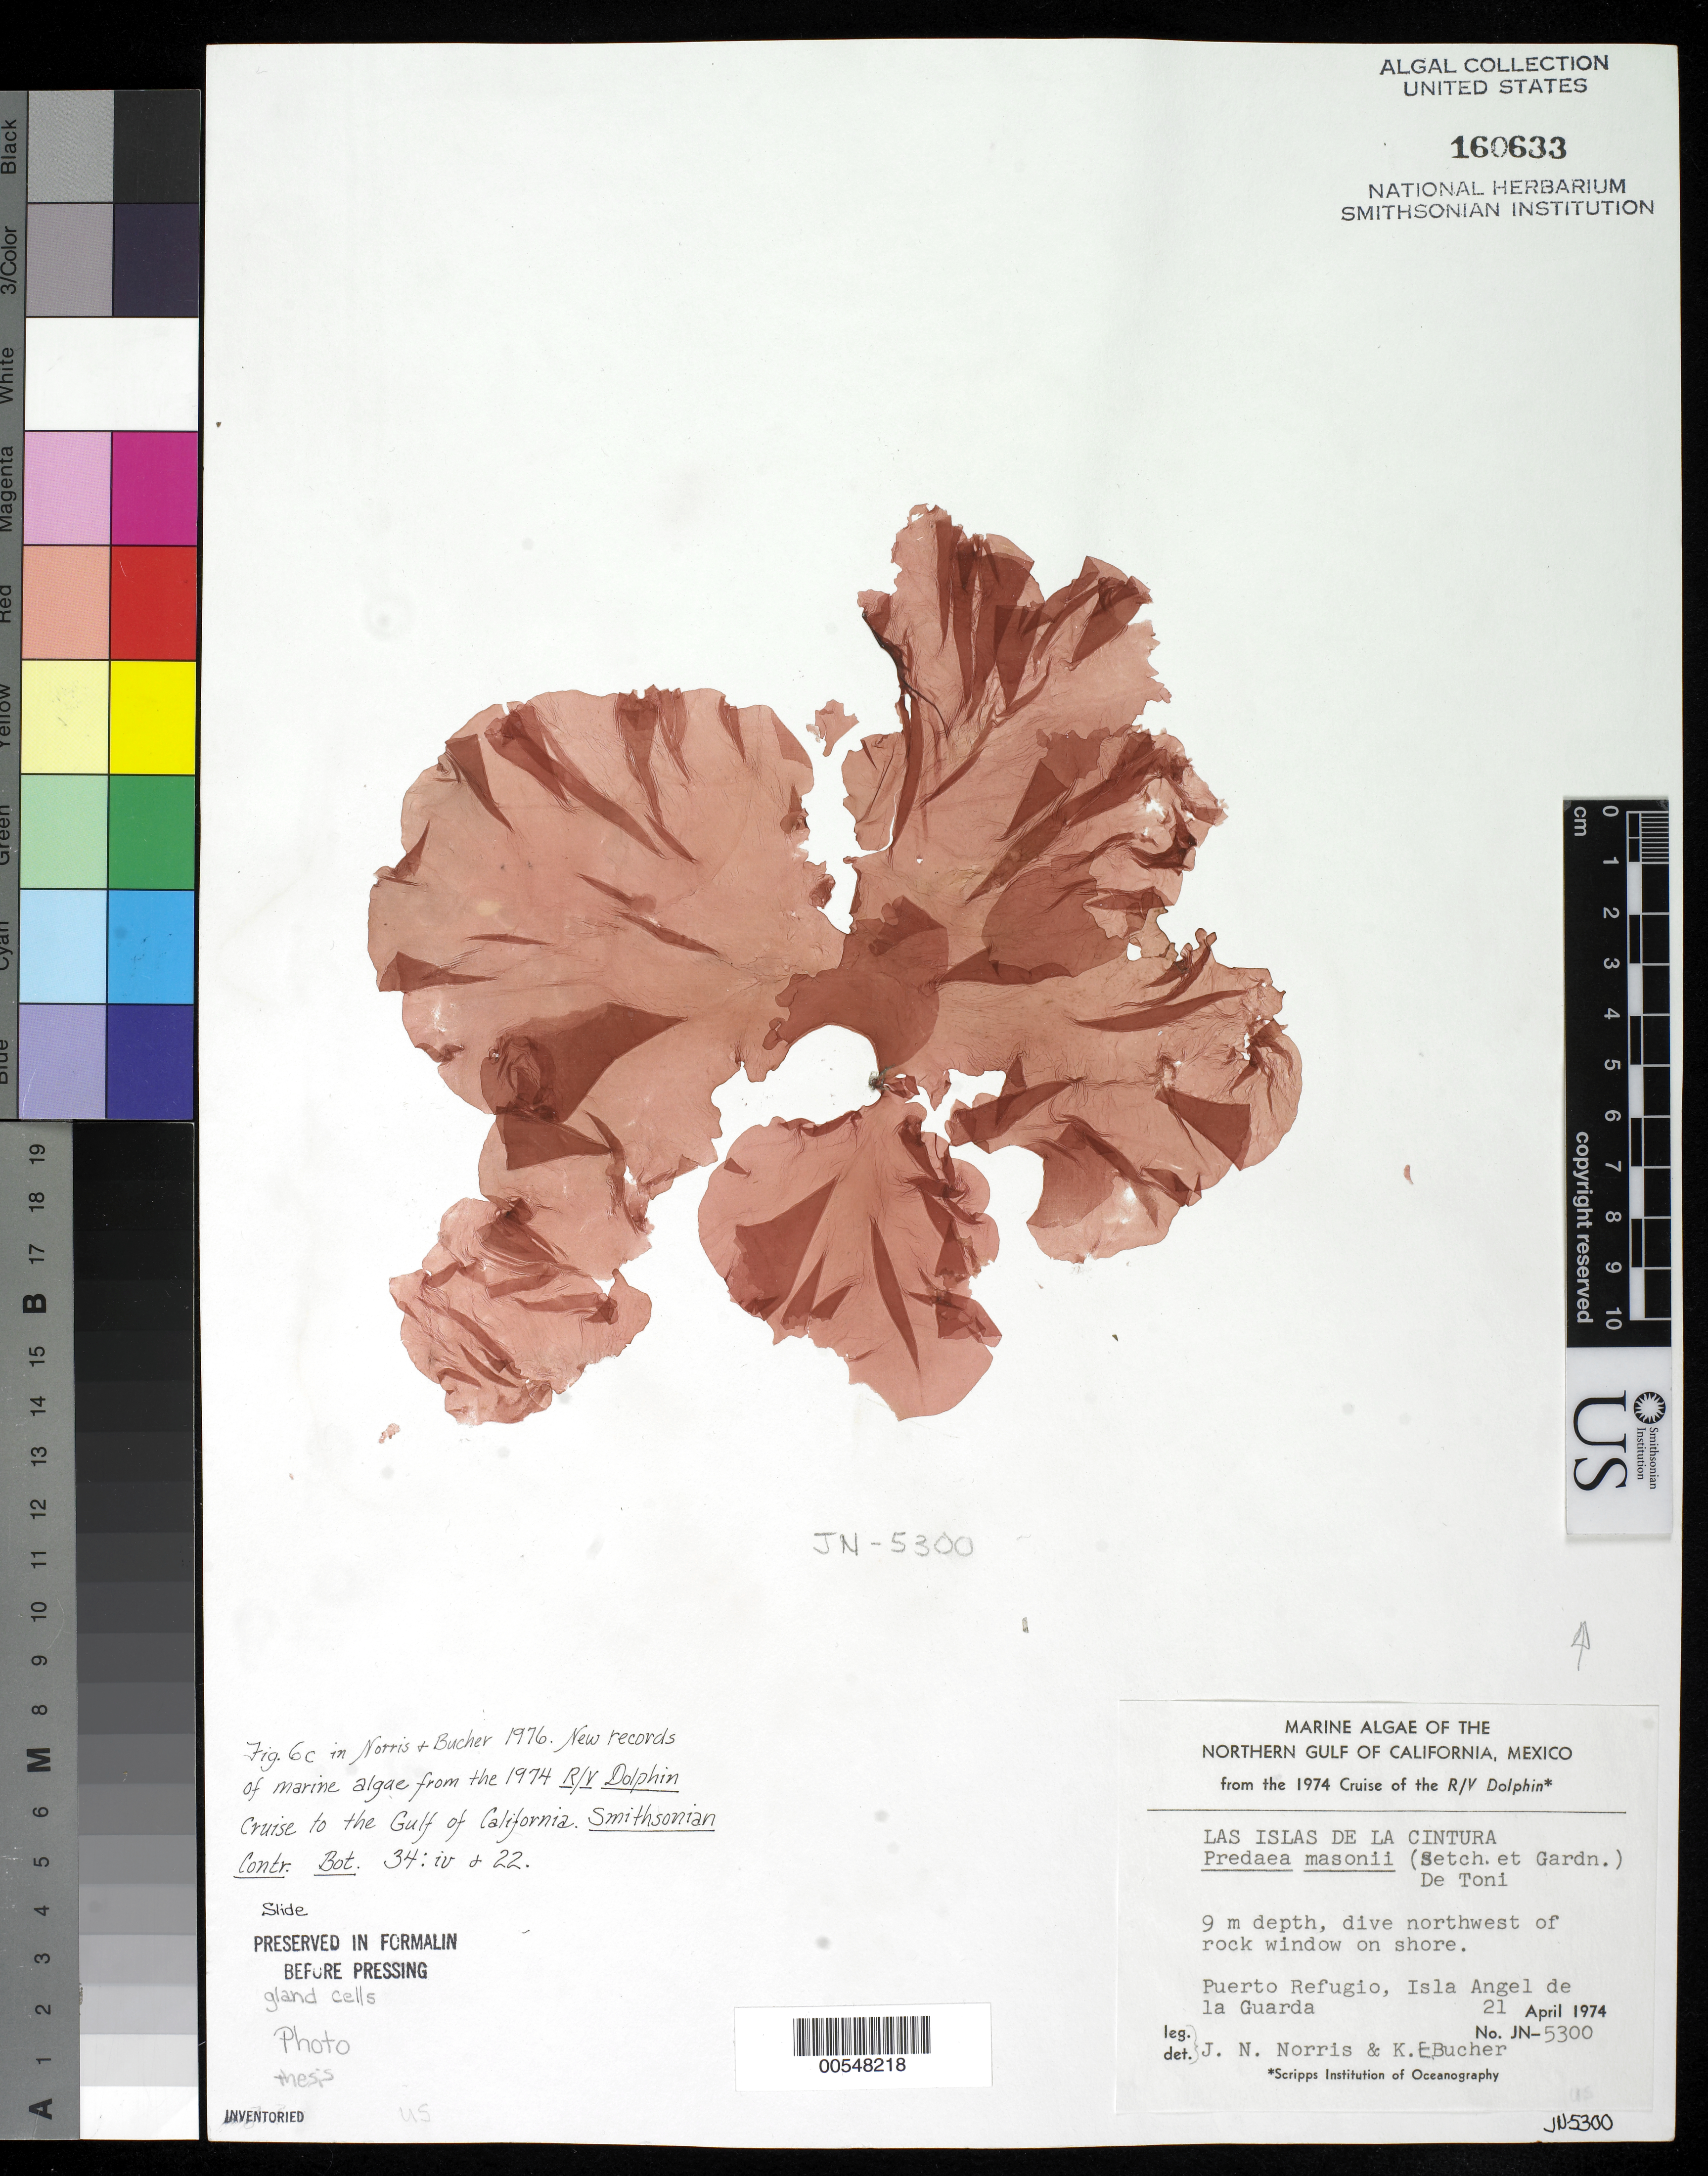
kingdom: Plantae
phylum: Rhodophyta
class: Florideophyceae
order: Nemastomatales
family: Nemastomataceae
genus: Predaea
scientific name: Predaea masonii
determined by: Norris, J. N.; Bucher, K. E.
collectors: J. N. Norris & K. E. Bucher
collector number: JN-5300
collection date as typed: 21 Apr 1974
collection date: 1974-04-21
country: Mexico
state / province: Baja California Norte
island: Isla Angel de la Guarda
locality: Puerto Refugio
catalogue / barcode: US 160633